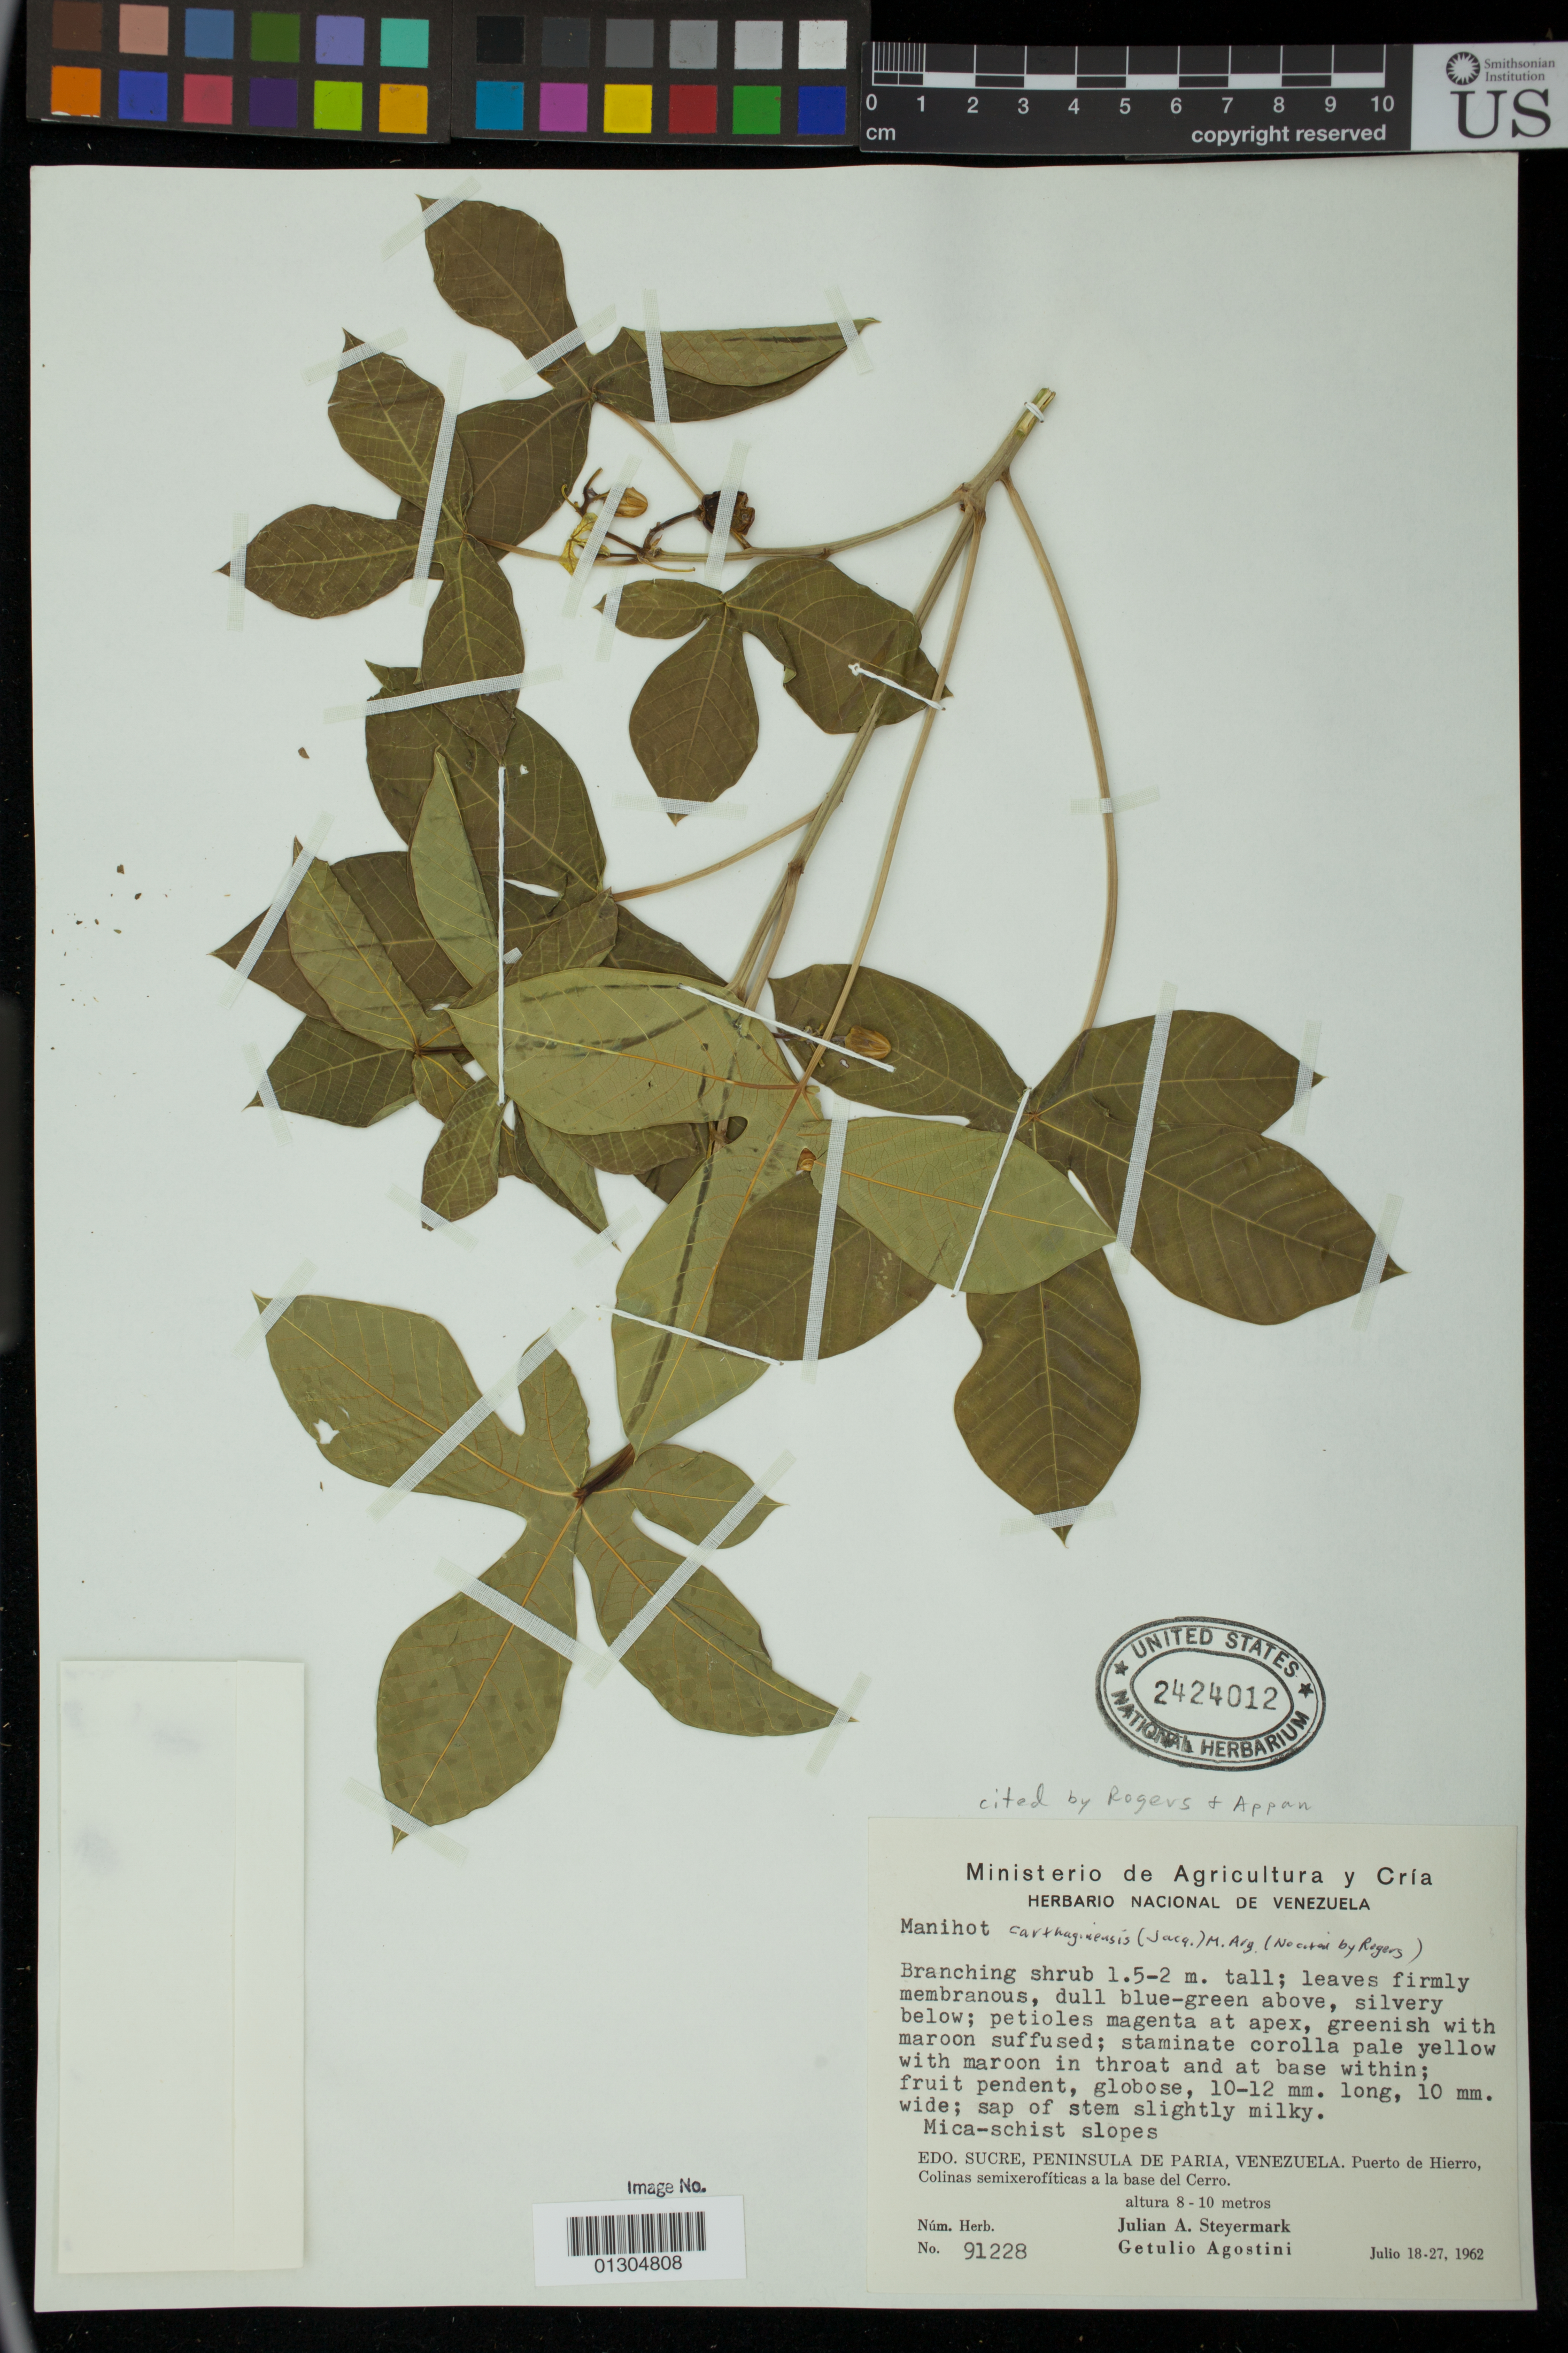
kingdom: Plantae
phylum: Tracheophyta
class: Magnoliopsida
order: Malpighiales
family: Euphorbiaceae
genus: Manihot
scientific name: Manihot carthagenensis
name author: (Jacq.) Müll. Arg.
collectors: J. Steyermark & G. Agostini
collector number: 91228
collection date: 1962-07-18/1962-07-27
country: Venezuela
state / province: Sucre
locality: Peninsula de Paria, Puerto de Hierro, Colinas semixerofiticas a la base del Cerro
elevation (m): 8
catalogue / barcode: US 2424012